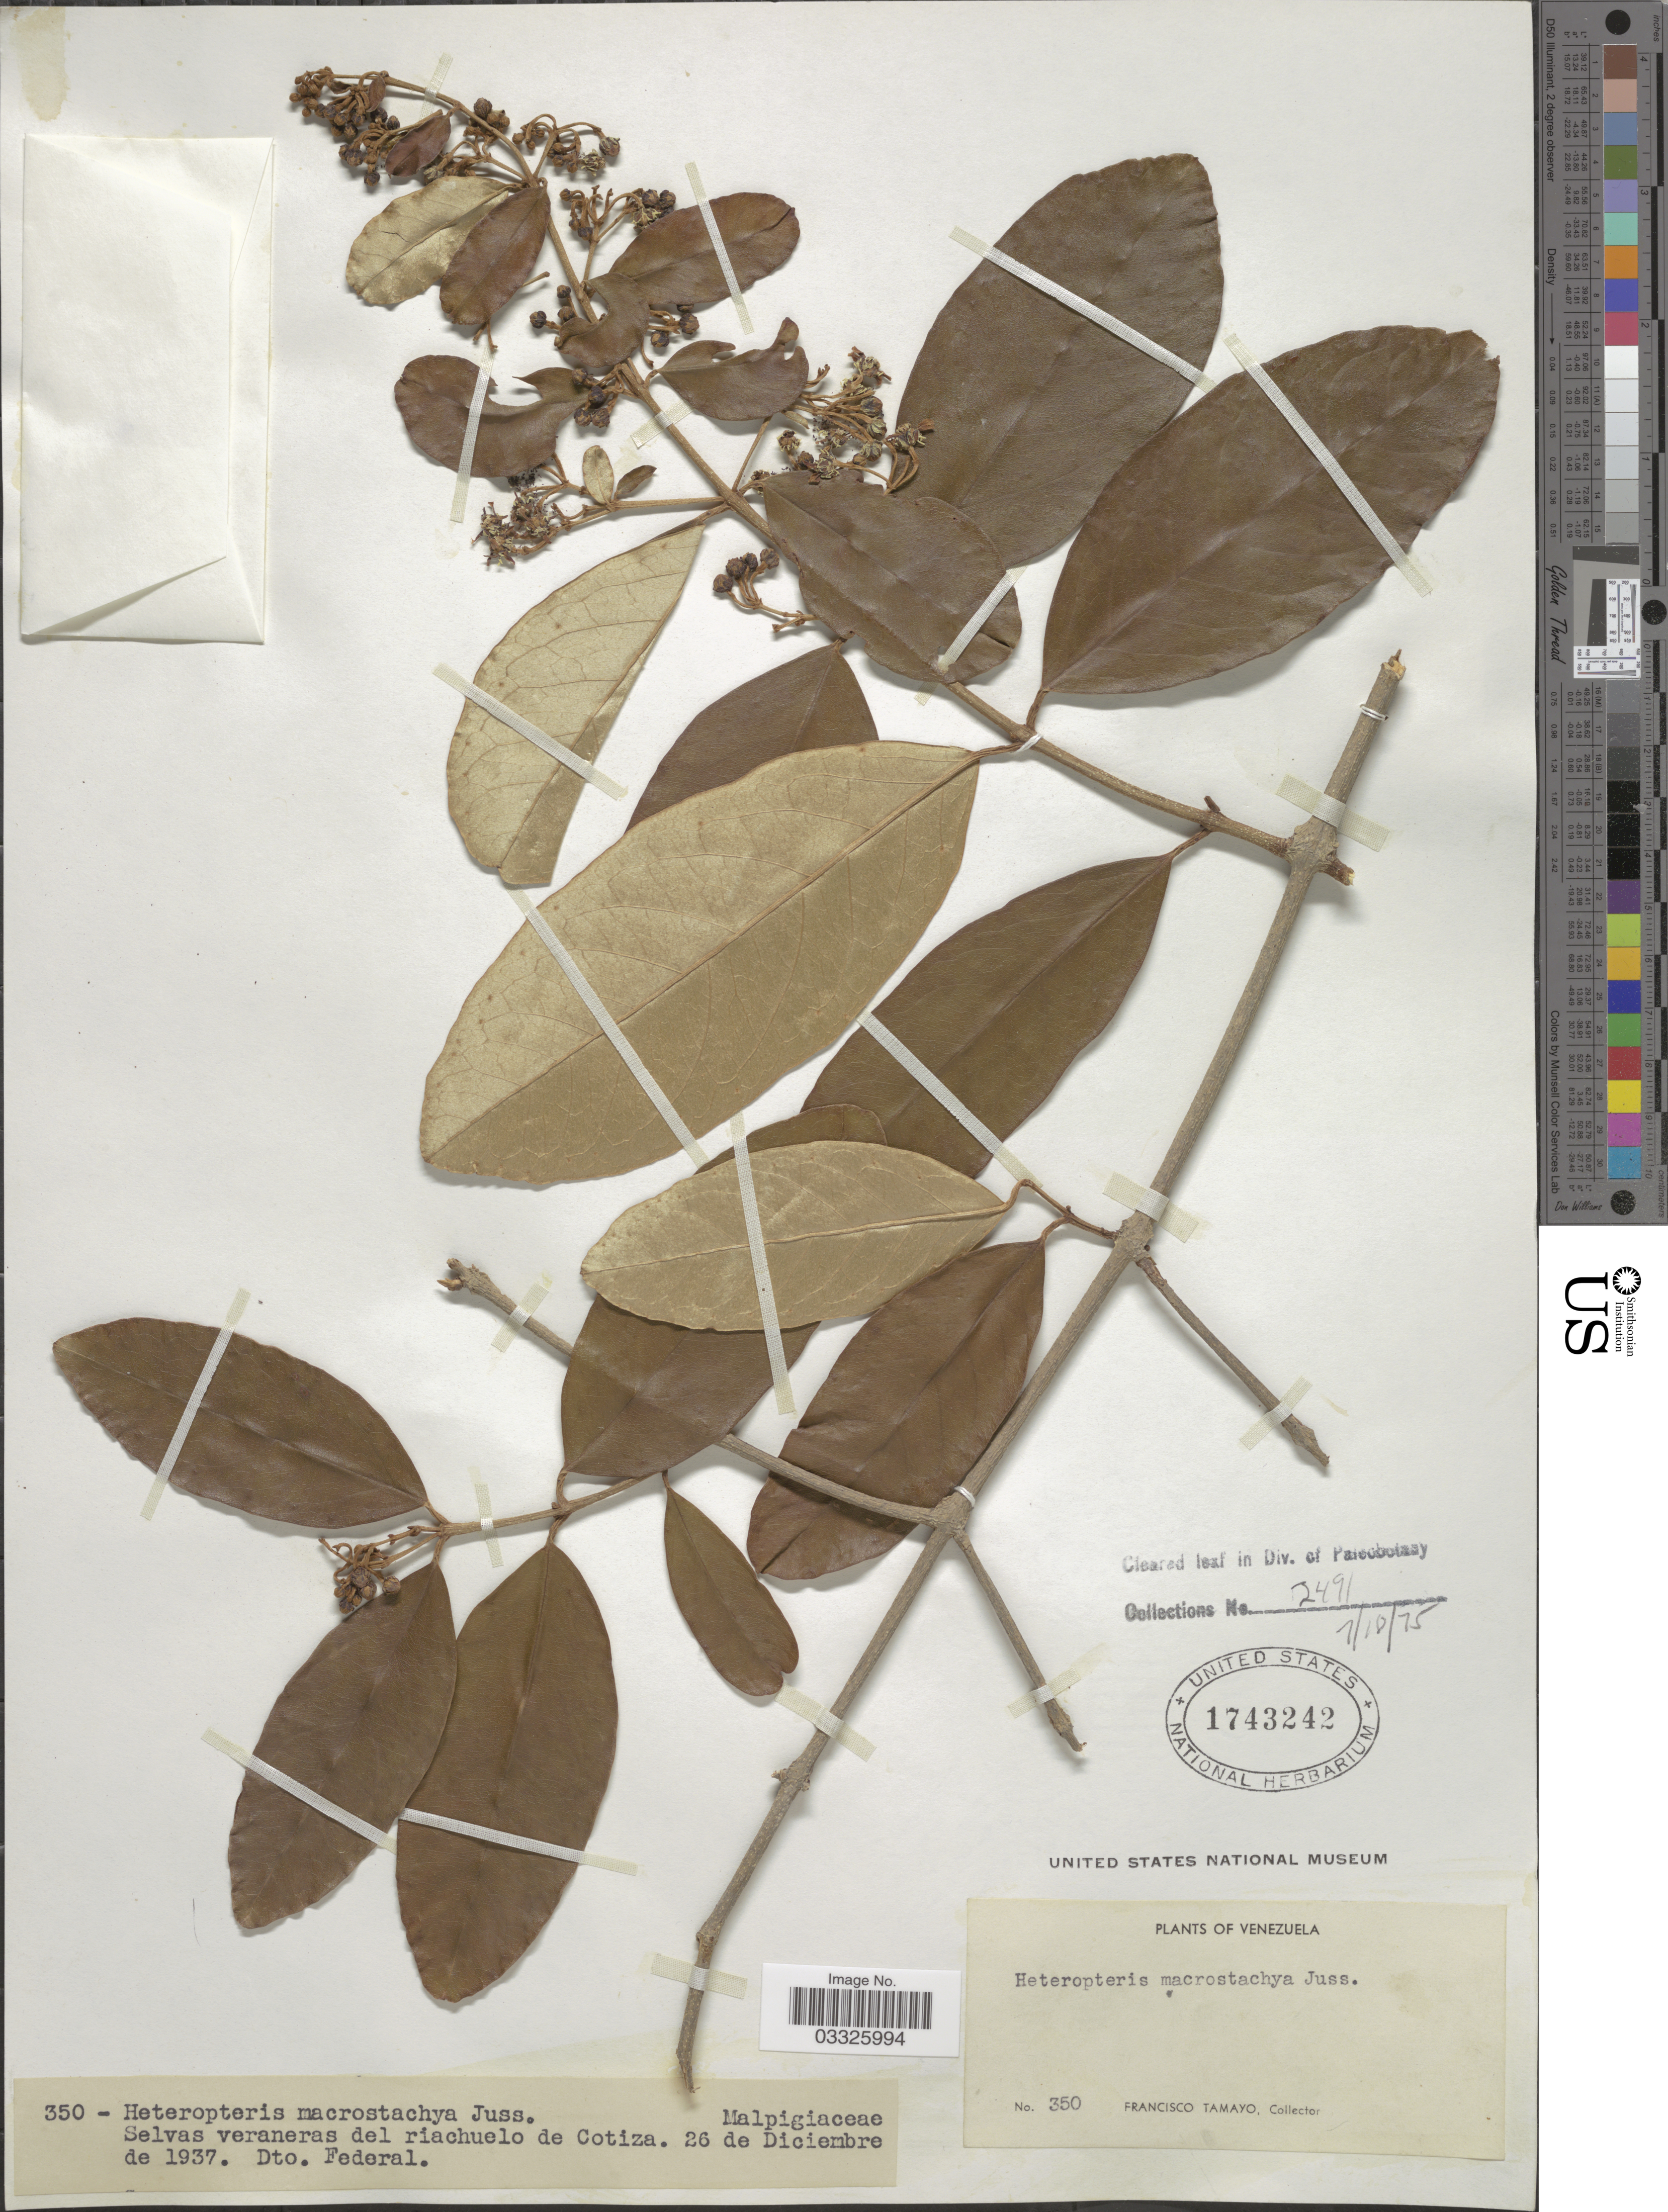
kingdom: Plantae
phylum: Tracheophyta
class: Magnoliopsida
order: Malpighiales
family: Malpighiaceae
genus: Heteropterys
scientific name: Heteropterys macrostachya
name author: A. Juss.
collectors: F. Tamayo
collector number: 350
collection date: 1937-12-26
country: Venezuela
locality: Selvas veraneras del riachuelo de Cotiza. Dto. Federal.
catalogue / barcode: US 1743242